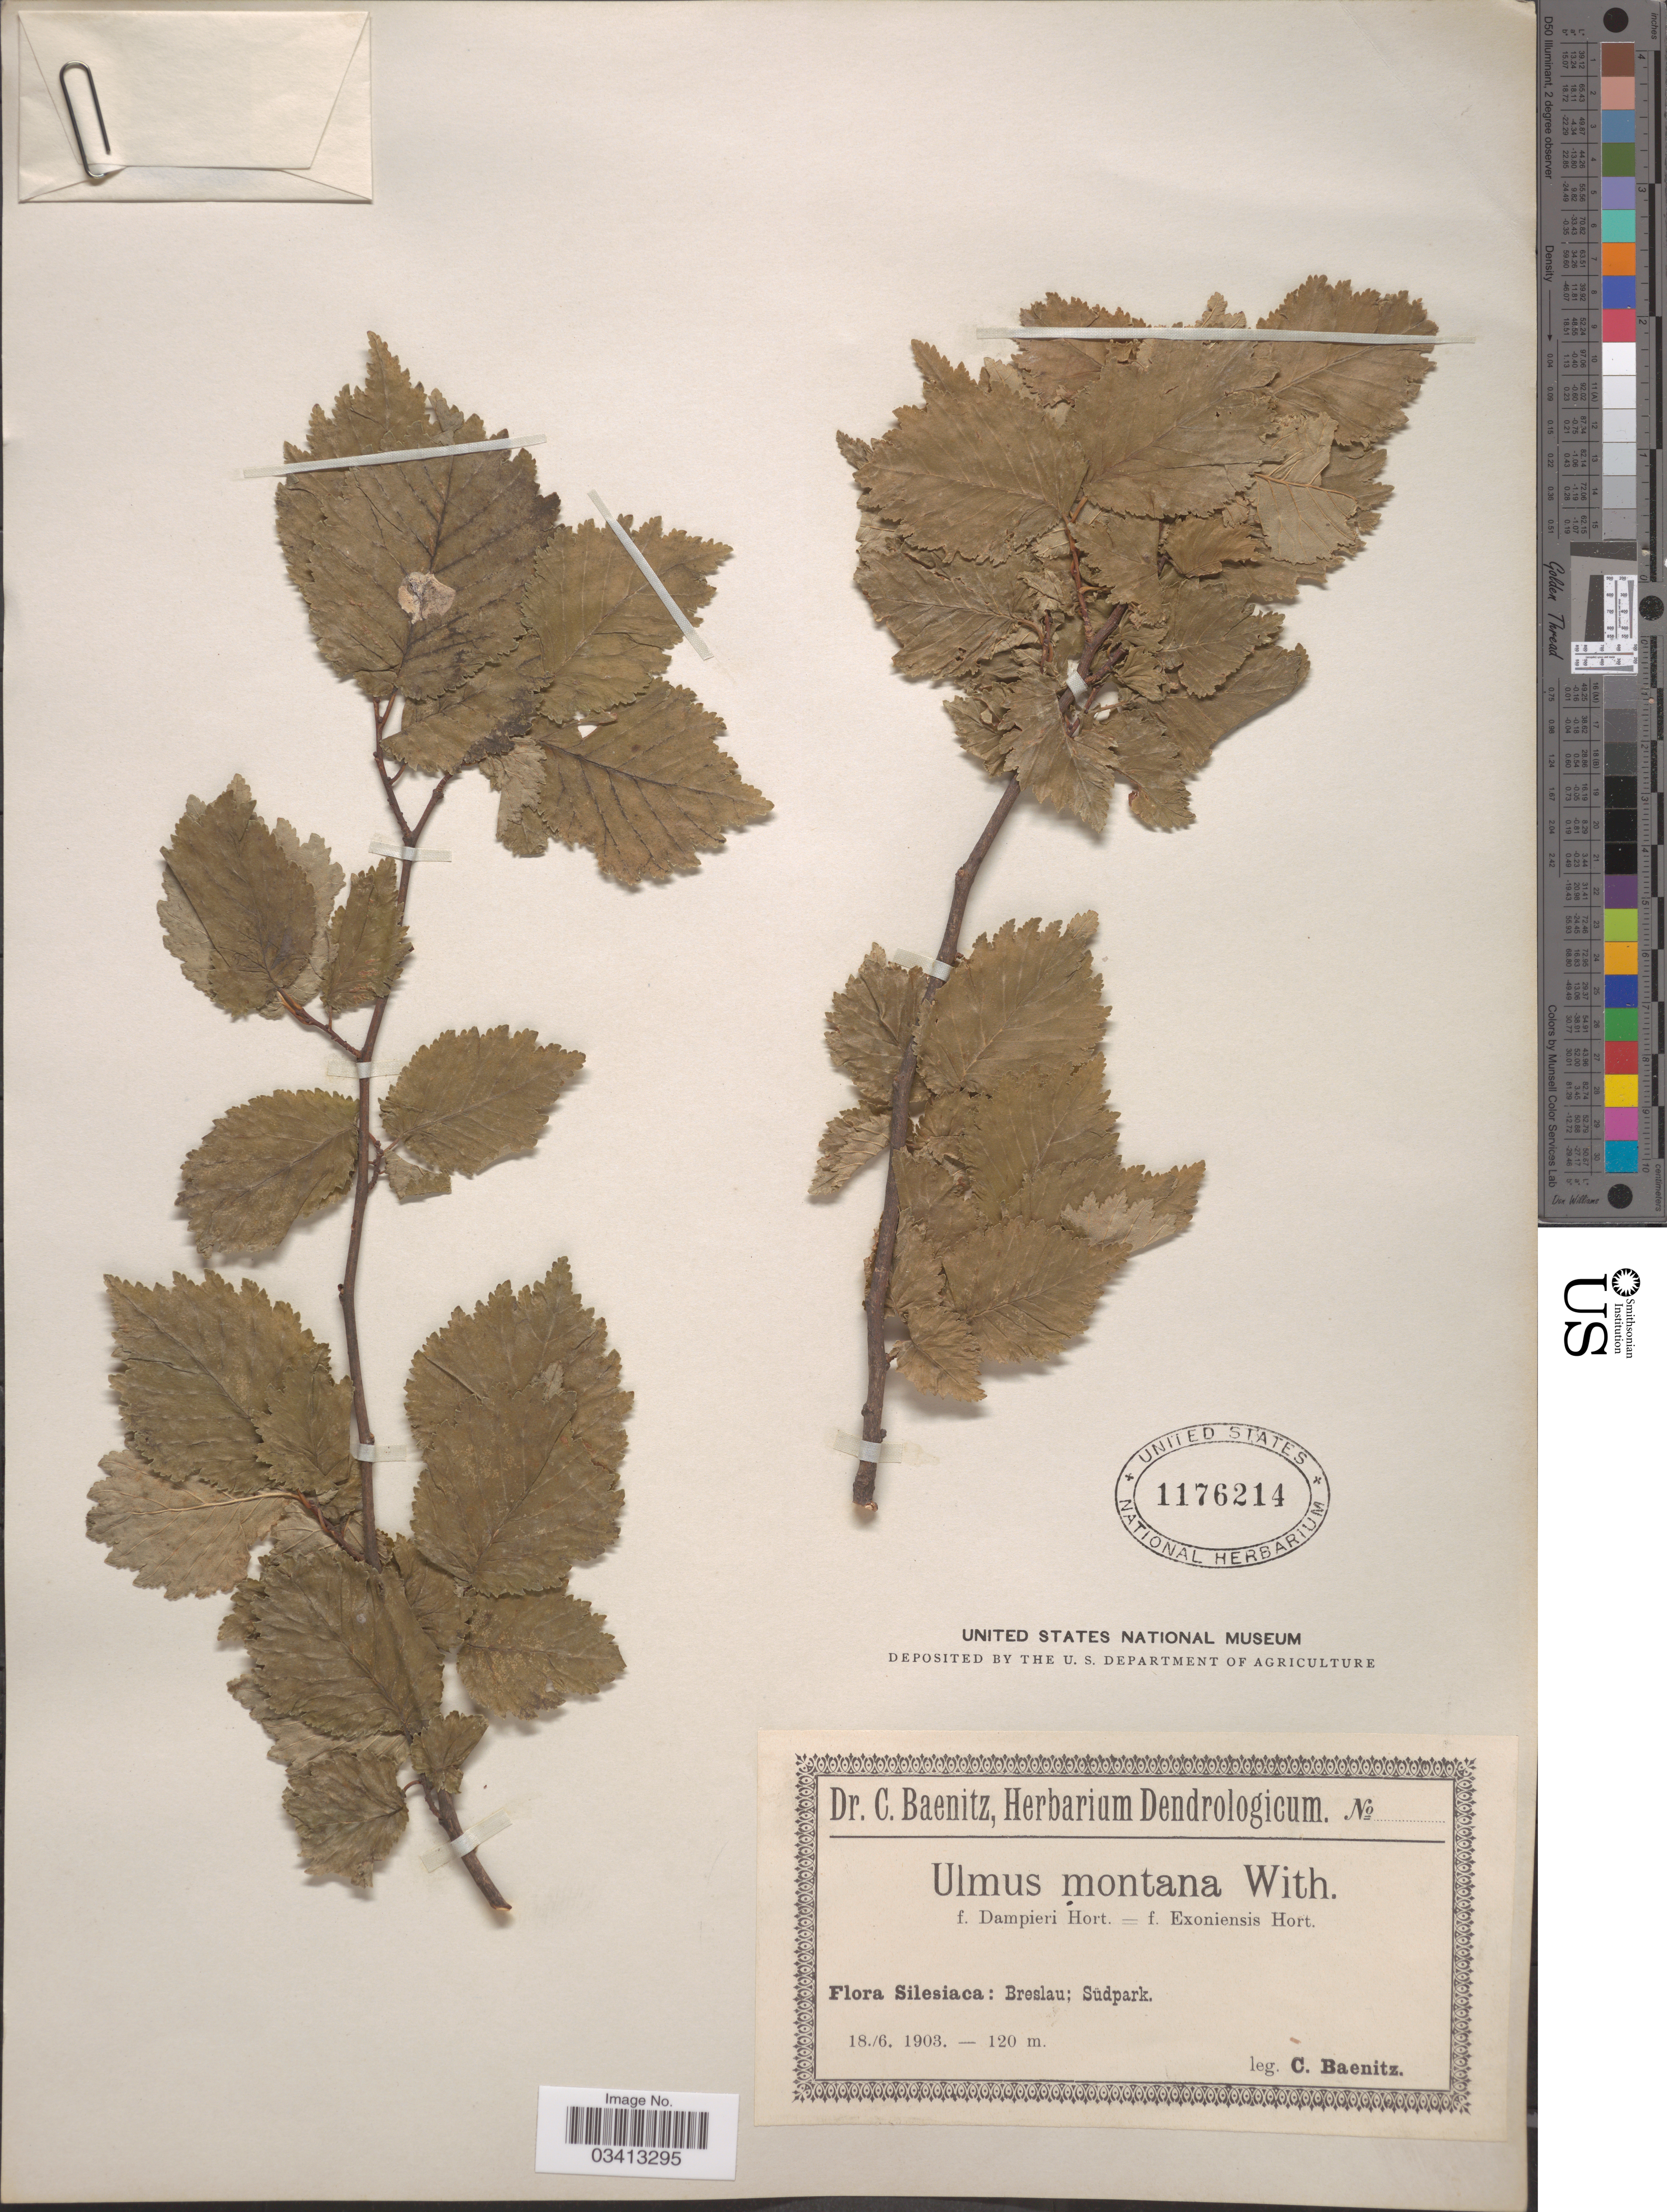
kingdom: Plantae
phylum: Tracheophyta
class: Magnoliopsida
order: Rosales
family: Ulmaceae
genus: Ulmus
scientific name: Ulmus glabra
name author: Huds.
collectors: C. G. Baenitz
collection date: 1903-06-18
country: Poland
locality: Silesiaca: Breslau; Südpark.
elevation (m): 120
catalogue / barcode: US 1176214